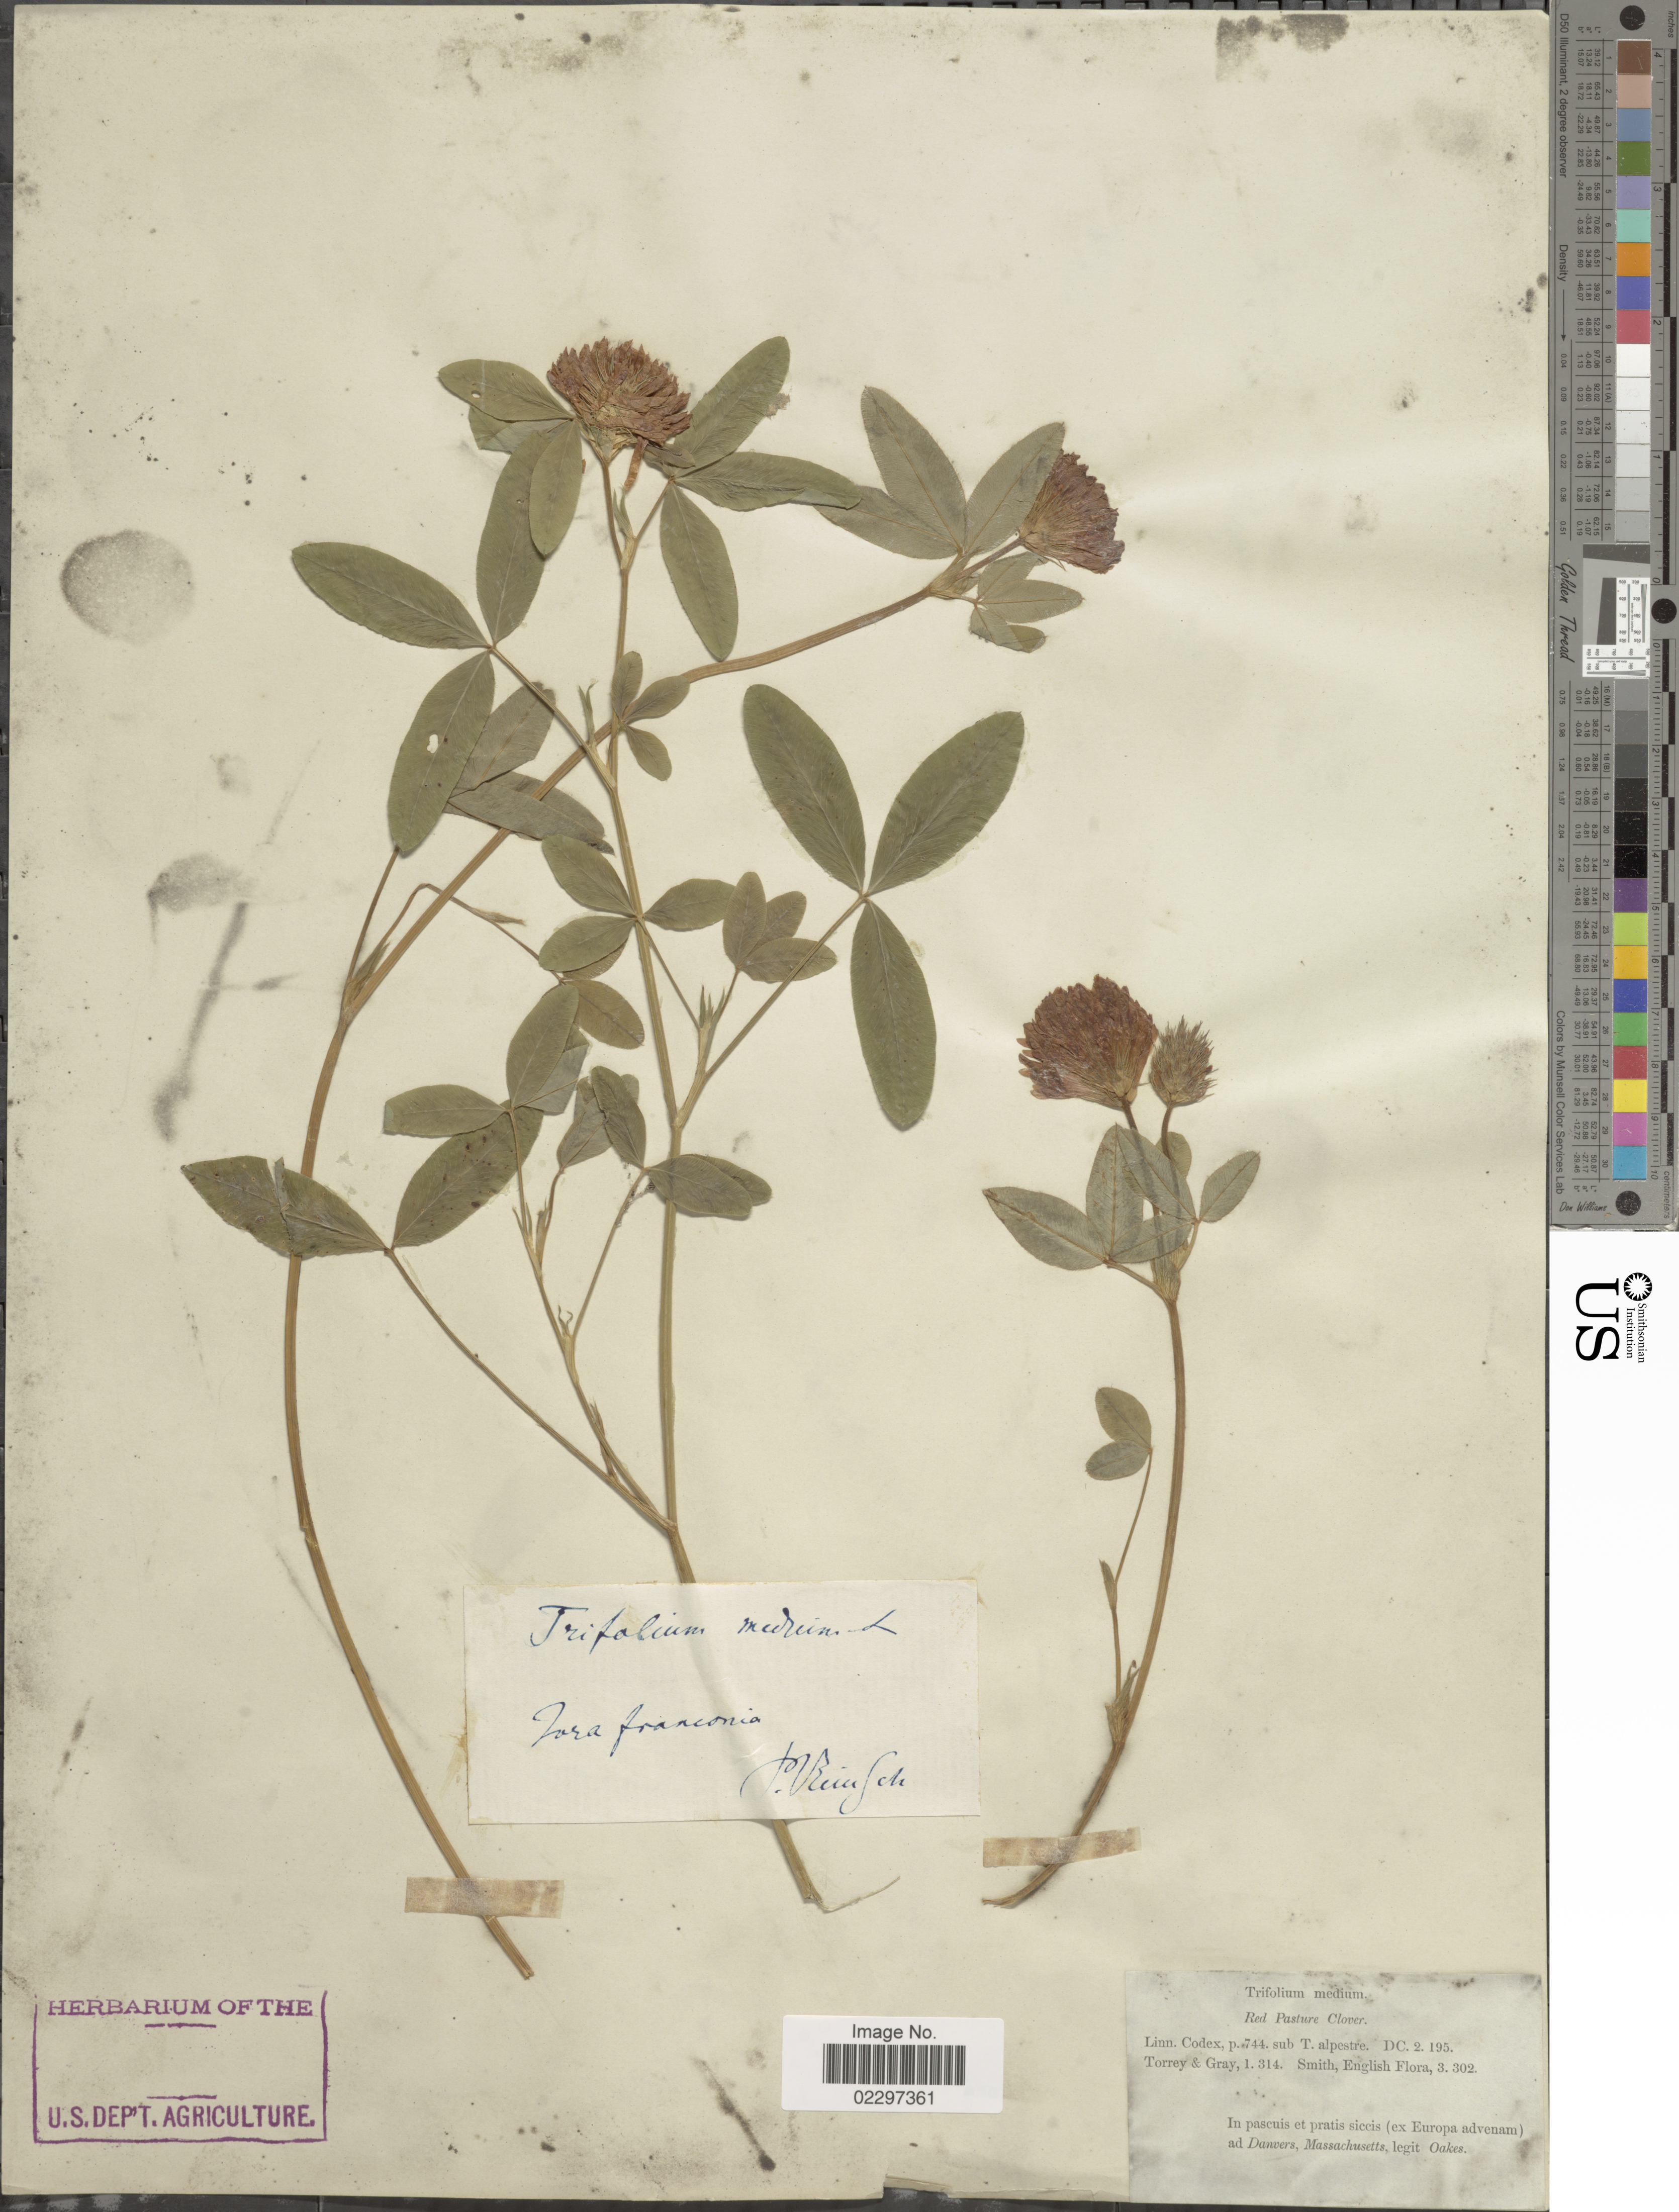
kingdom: Plantae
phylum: Tracheophyta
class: Magnoliopsida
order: Fabales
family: Fabaceae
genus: Trifolium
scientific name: Trifolium medium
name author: L.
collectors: -. Oakes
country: United States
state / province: Massachusetts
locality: In pascuis et pratis siccis ad Danvers